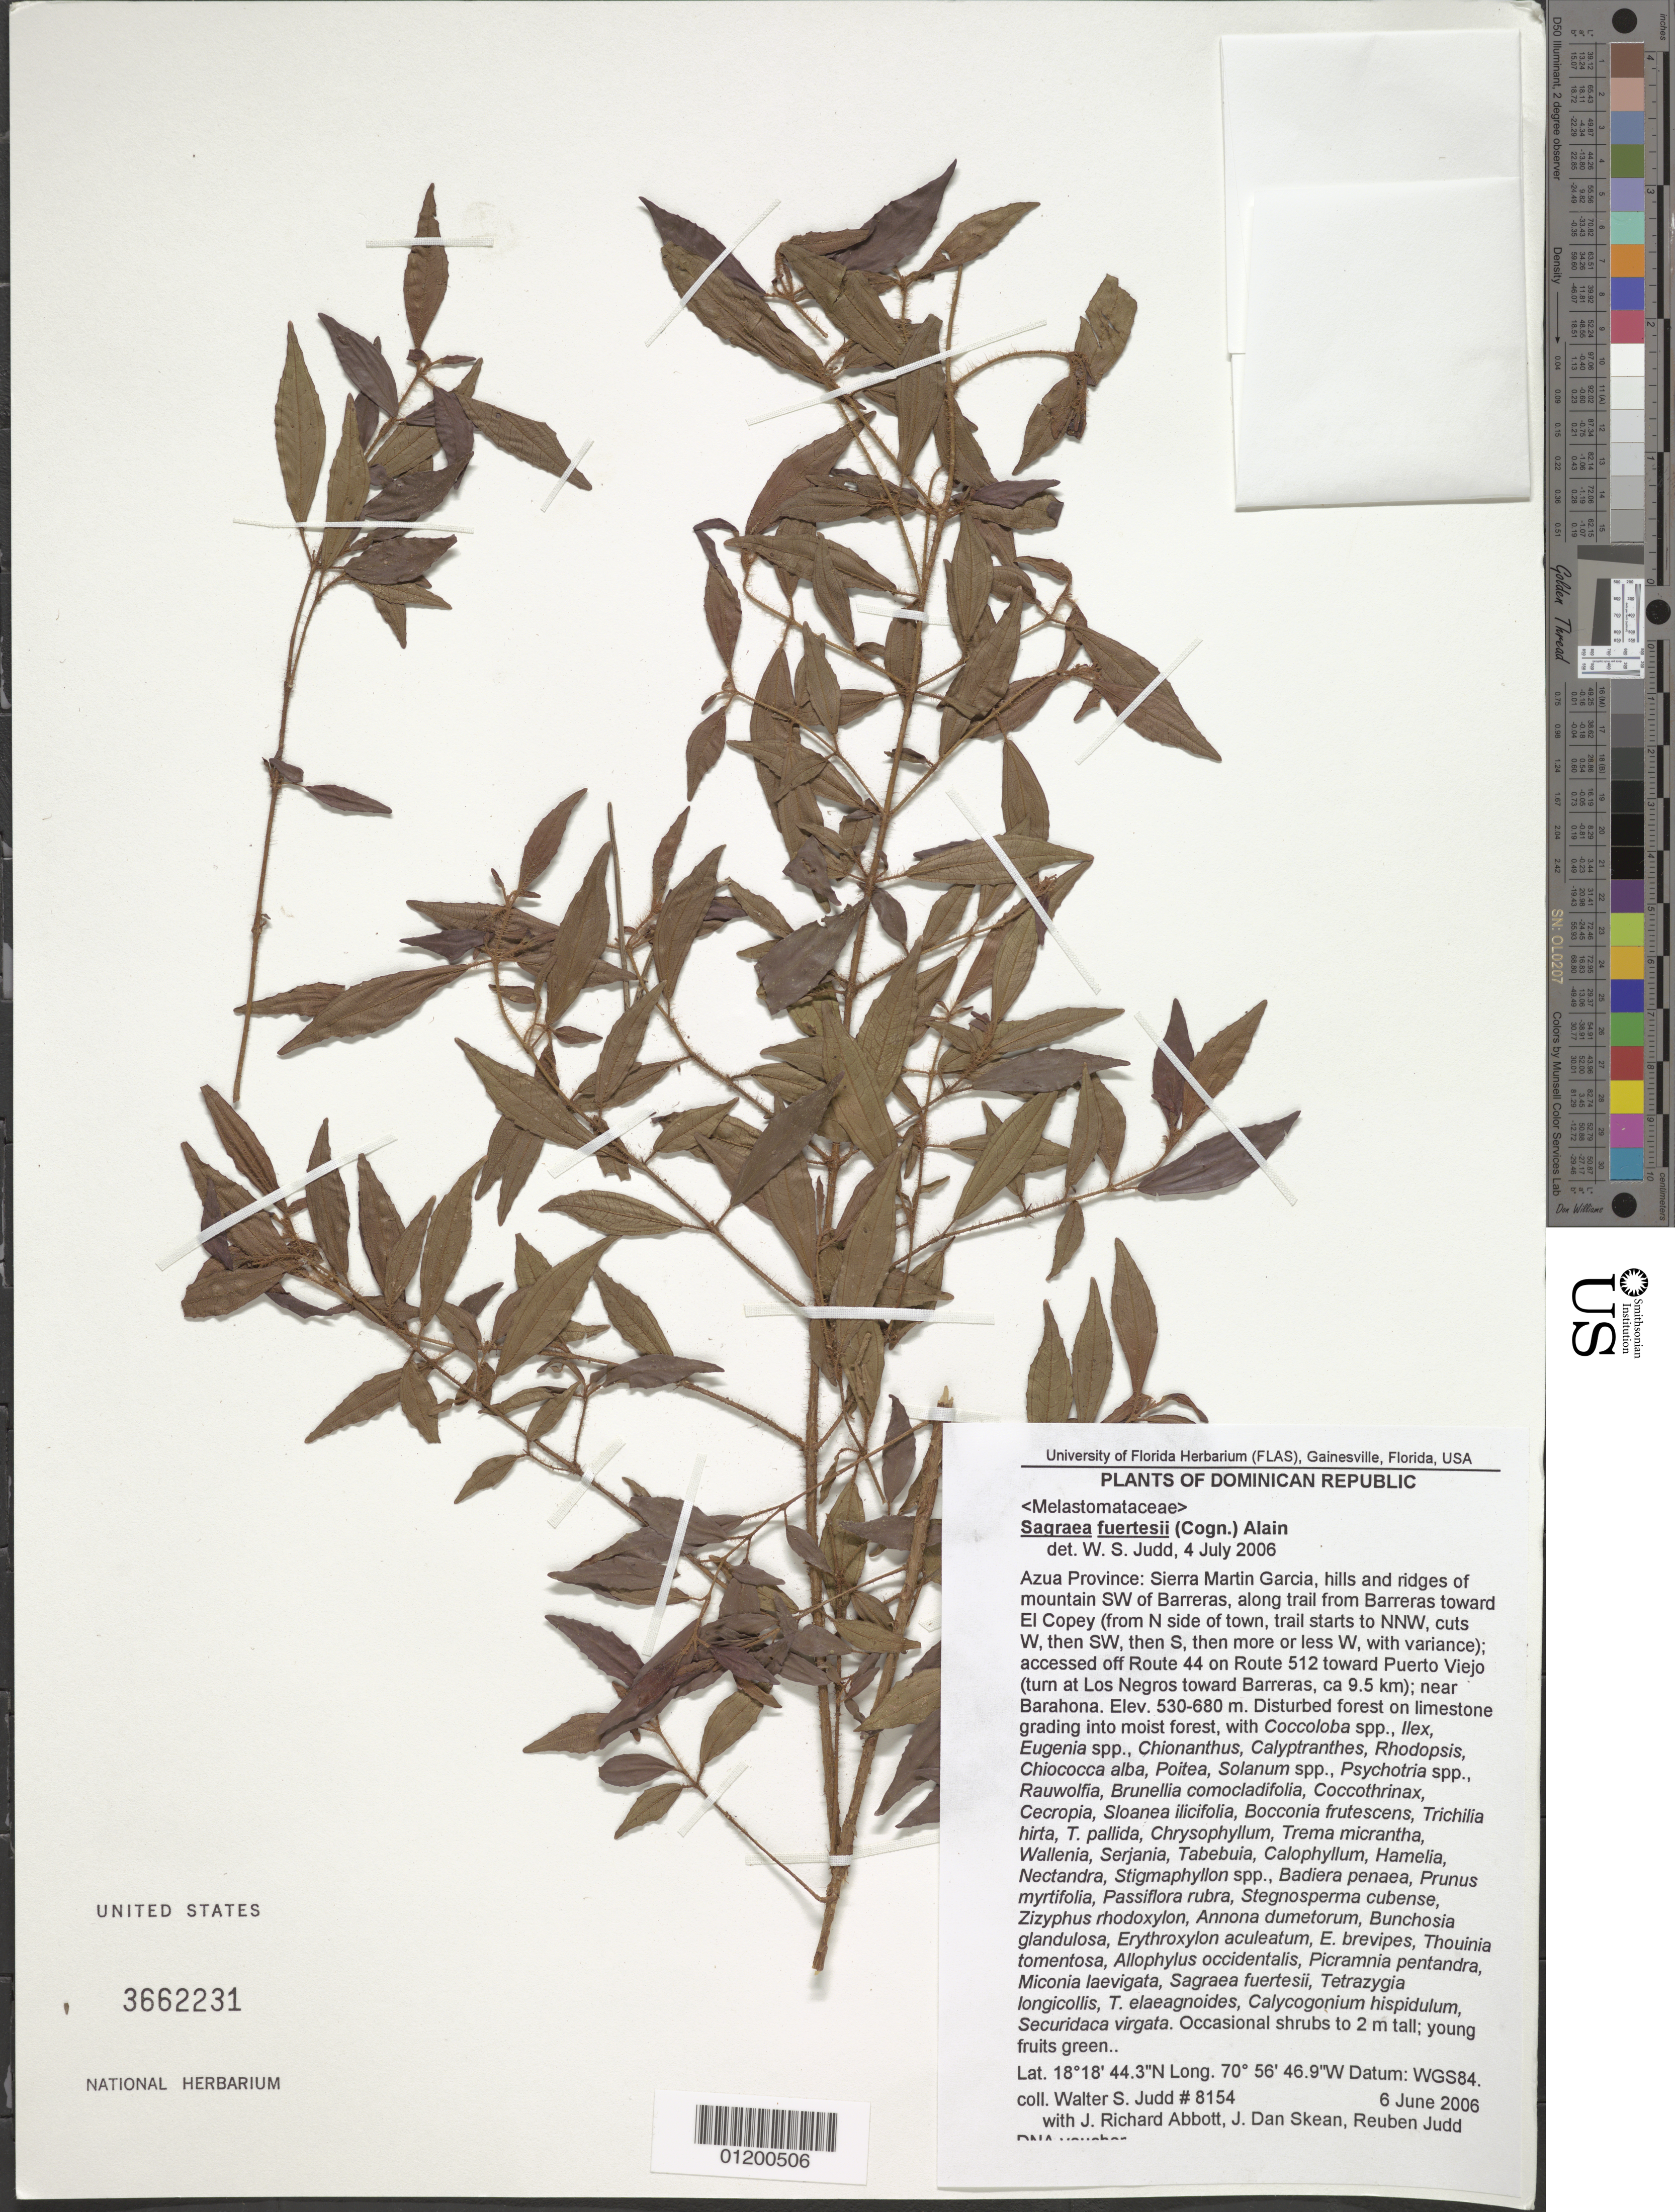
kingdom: Plantae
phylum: Tracheophyta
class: Magnoliopsida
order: Myrtales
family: Melastomataceae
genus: Sagraea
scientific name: Sagraea fuertesii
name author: (Cogn.) Alain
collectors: W. Judd, J. R. Abbott, D. Skean & R. Judd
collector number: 8154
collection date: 2006-06-06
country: Dominican Republic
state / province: Azua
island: Hispaniola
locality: Sierra Martin Garcia, hills and ridges of mountain SW of Barreras, along trail from Barreras toward El Copey (from N side of town, trail starts to NNW, cuts W, then SW, then S, then more or less W, with variance); accessed off Route 44 on Route 512 toward Puerto Viejo (turn at Los Negros toward Barreras, ca 9.5 km); near Barahona.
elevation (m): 530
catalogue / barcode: US 3662231